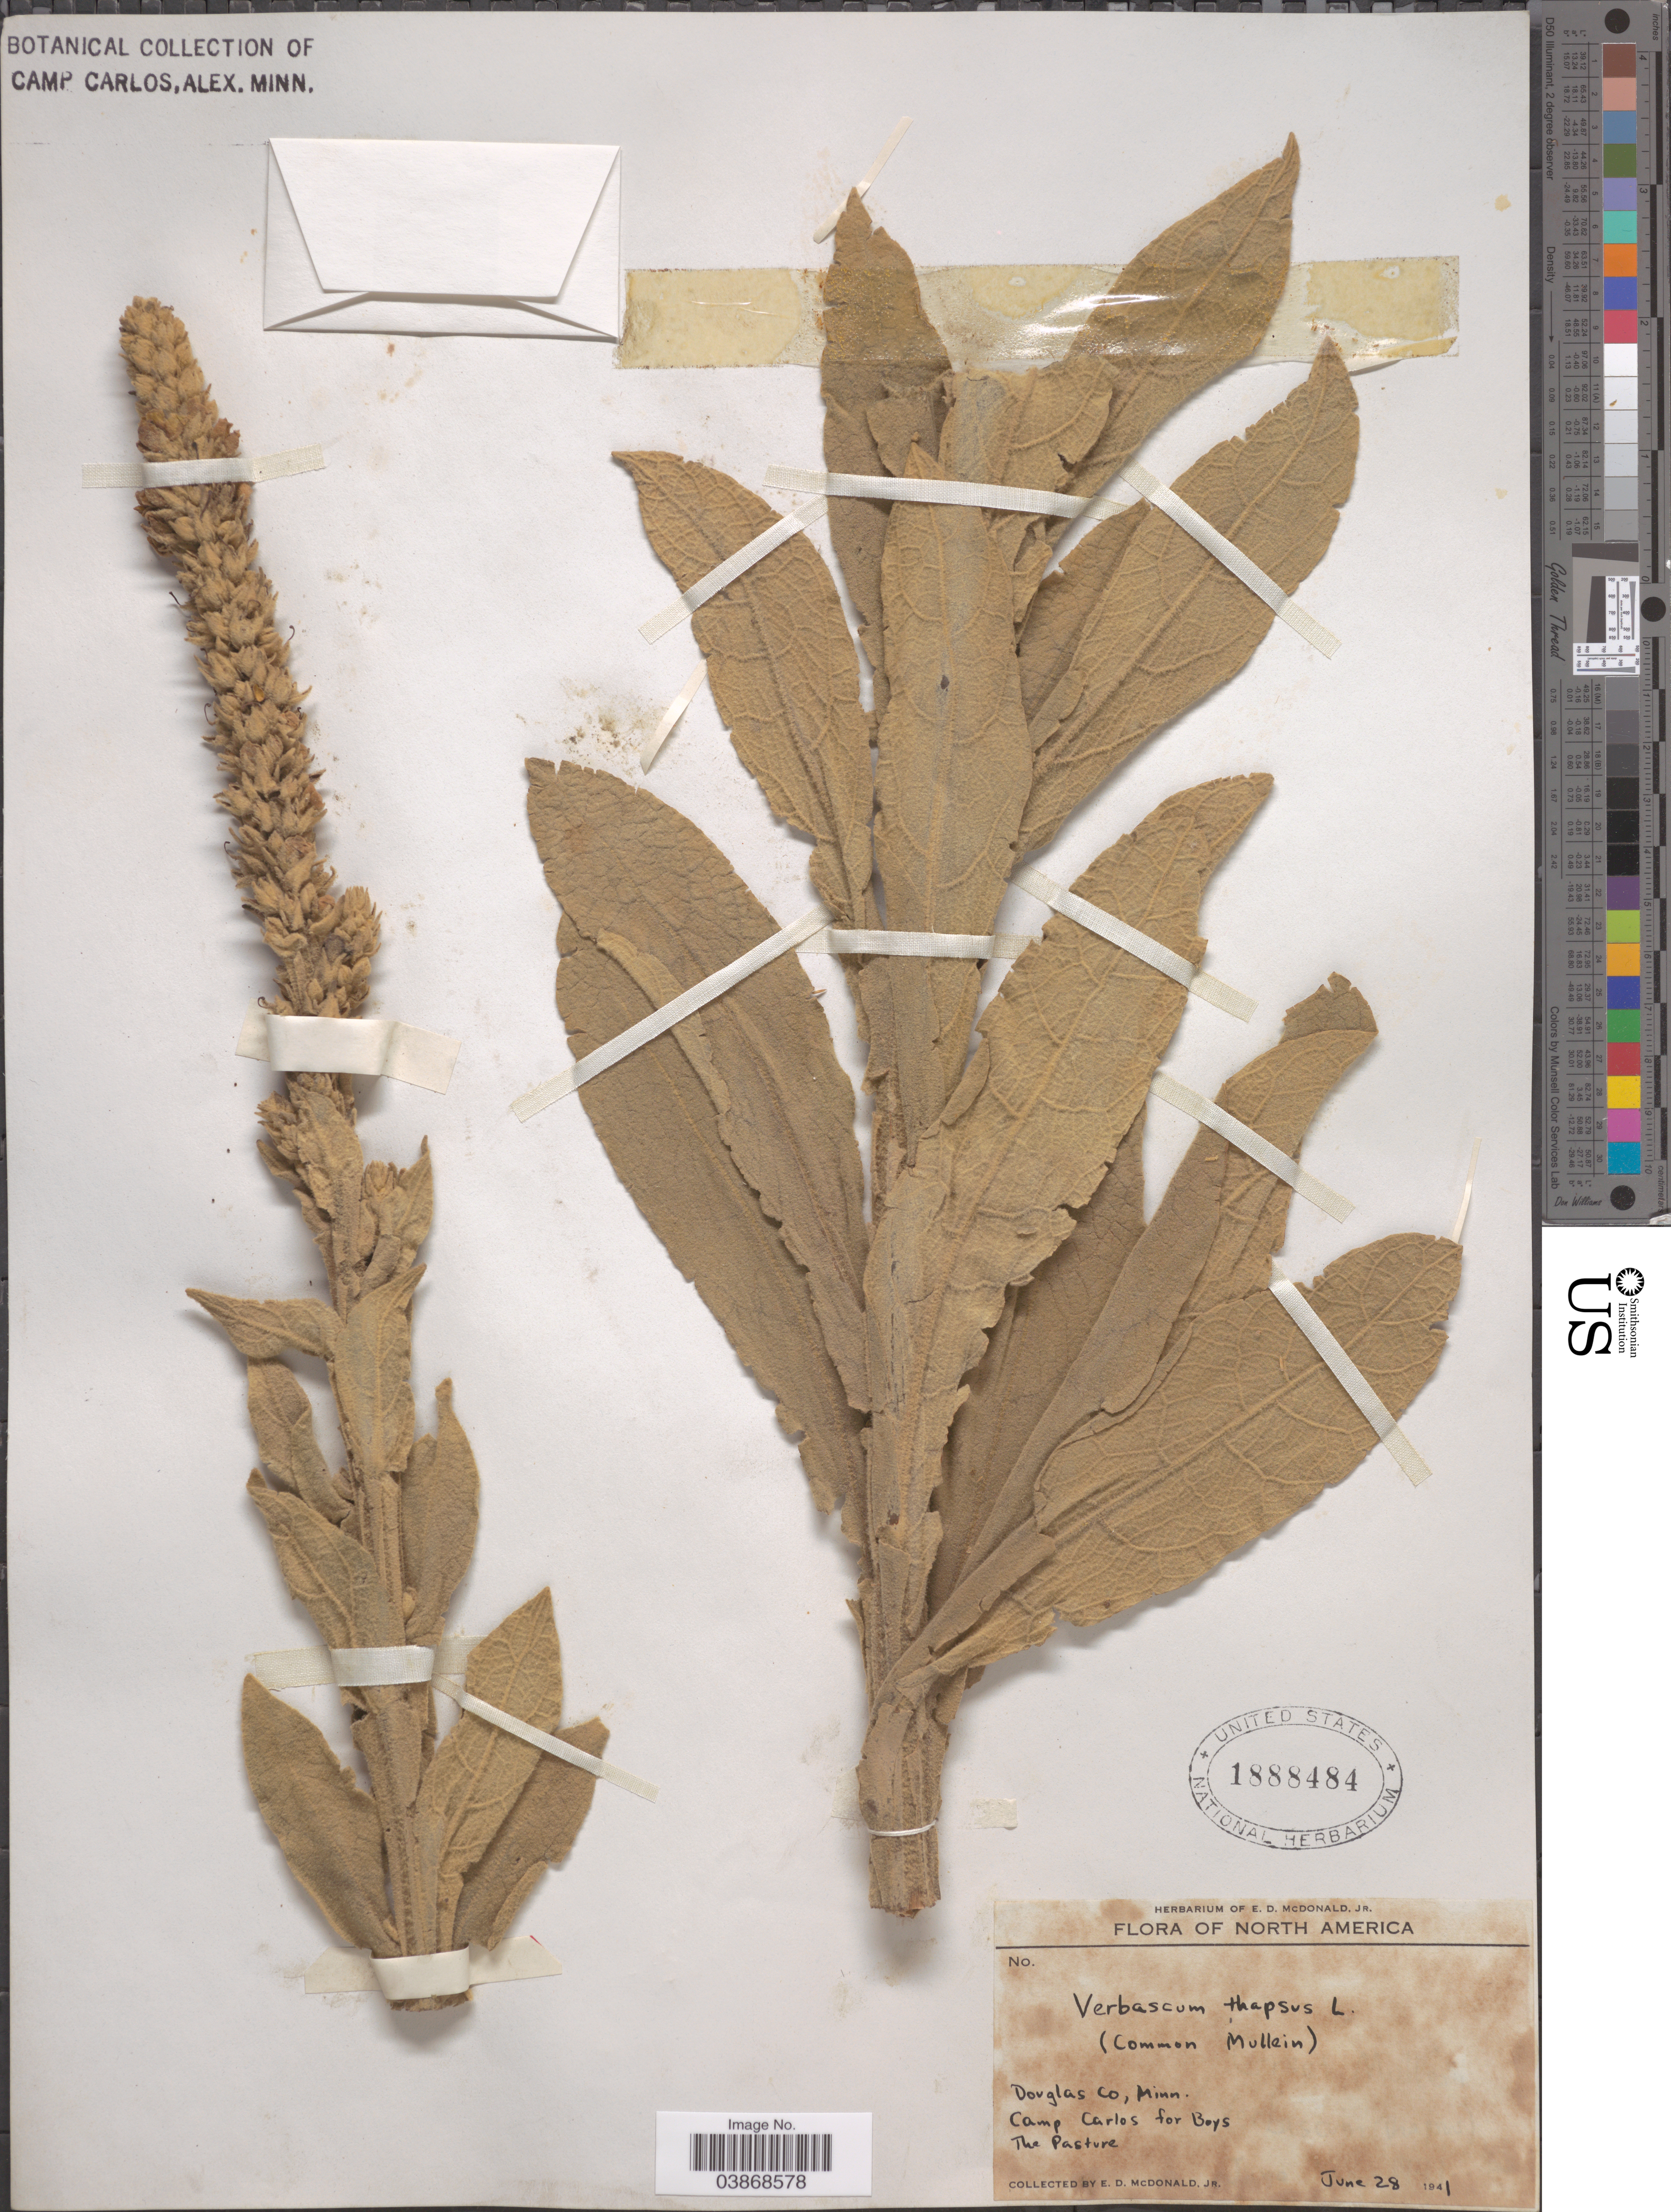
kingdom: Plantae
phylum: Tracheophyta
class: Magnoliopsida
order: Lamiales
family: Scrophulariaceae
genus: Verbascum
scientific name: Verbascum thapsus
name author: L.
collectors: E. D. McDonald Jr.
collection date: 1941-06-28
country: United States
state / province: Minnesota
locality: Douglas Co. Camp Carlos for Boys.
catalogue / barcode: US 1888484